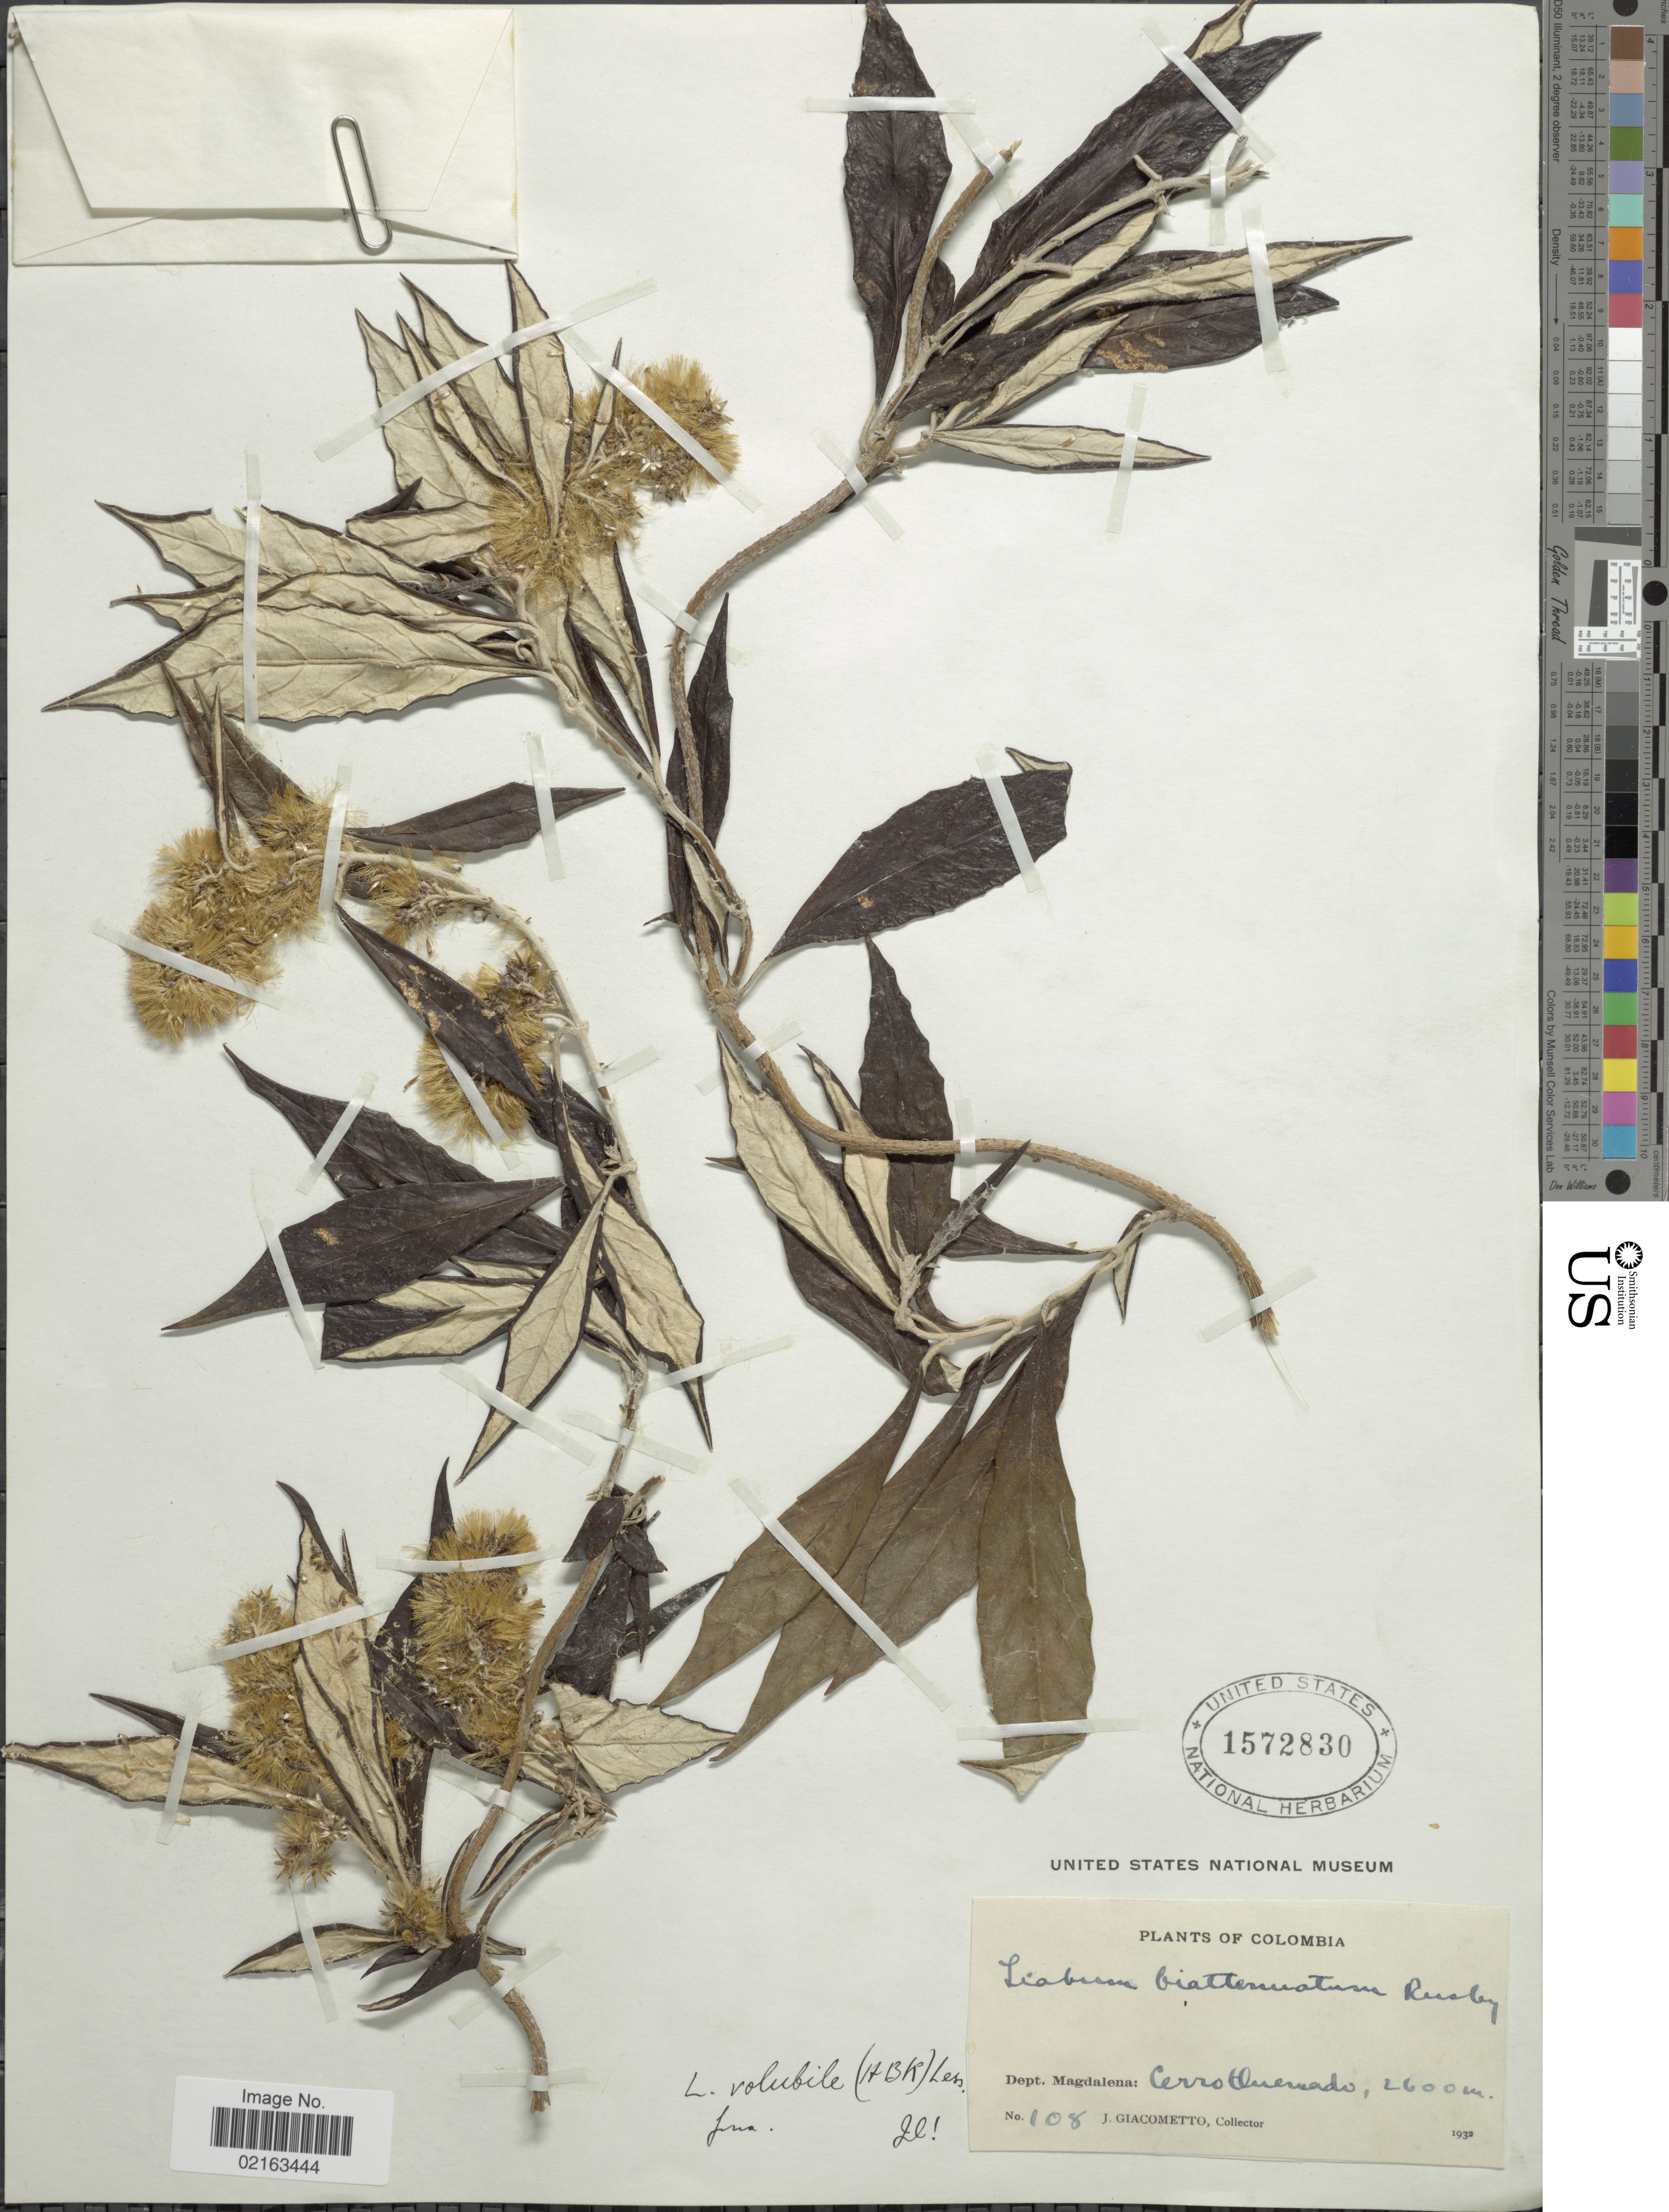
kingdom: Plantae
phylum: Tracheophyta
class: Magnoliopsida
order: Asterales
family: Asteraceae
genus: Oligactis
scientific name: Oligactis volubilis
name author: (Kunth) Cass.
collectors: J. Giacometto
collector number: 108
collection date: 1932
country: Colombia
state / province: Magdalena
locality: Dept. Magdalena: Cerro Quemado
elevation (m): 2600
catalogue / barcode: US 1572830